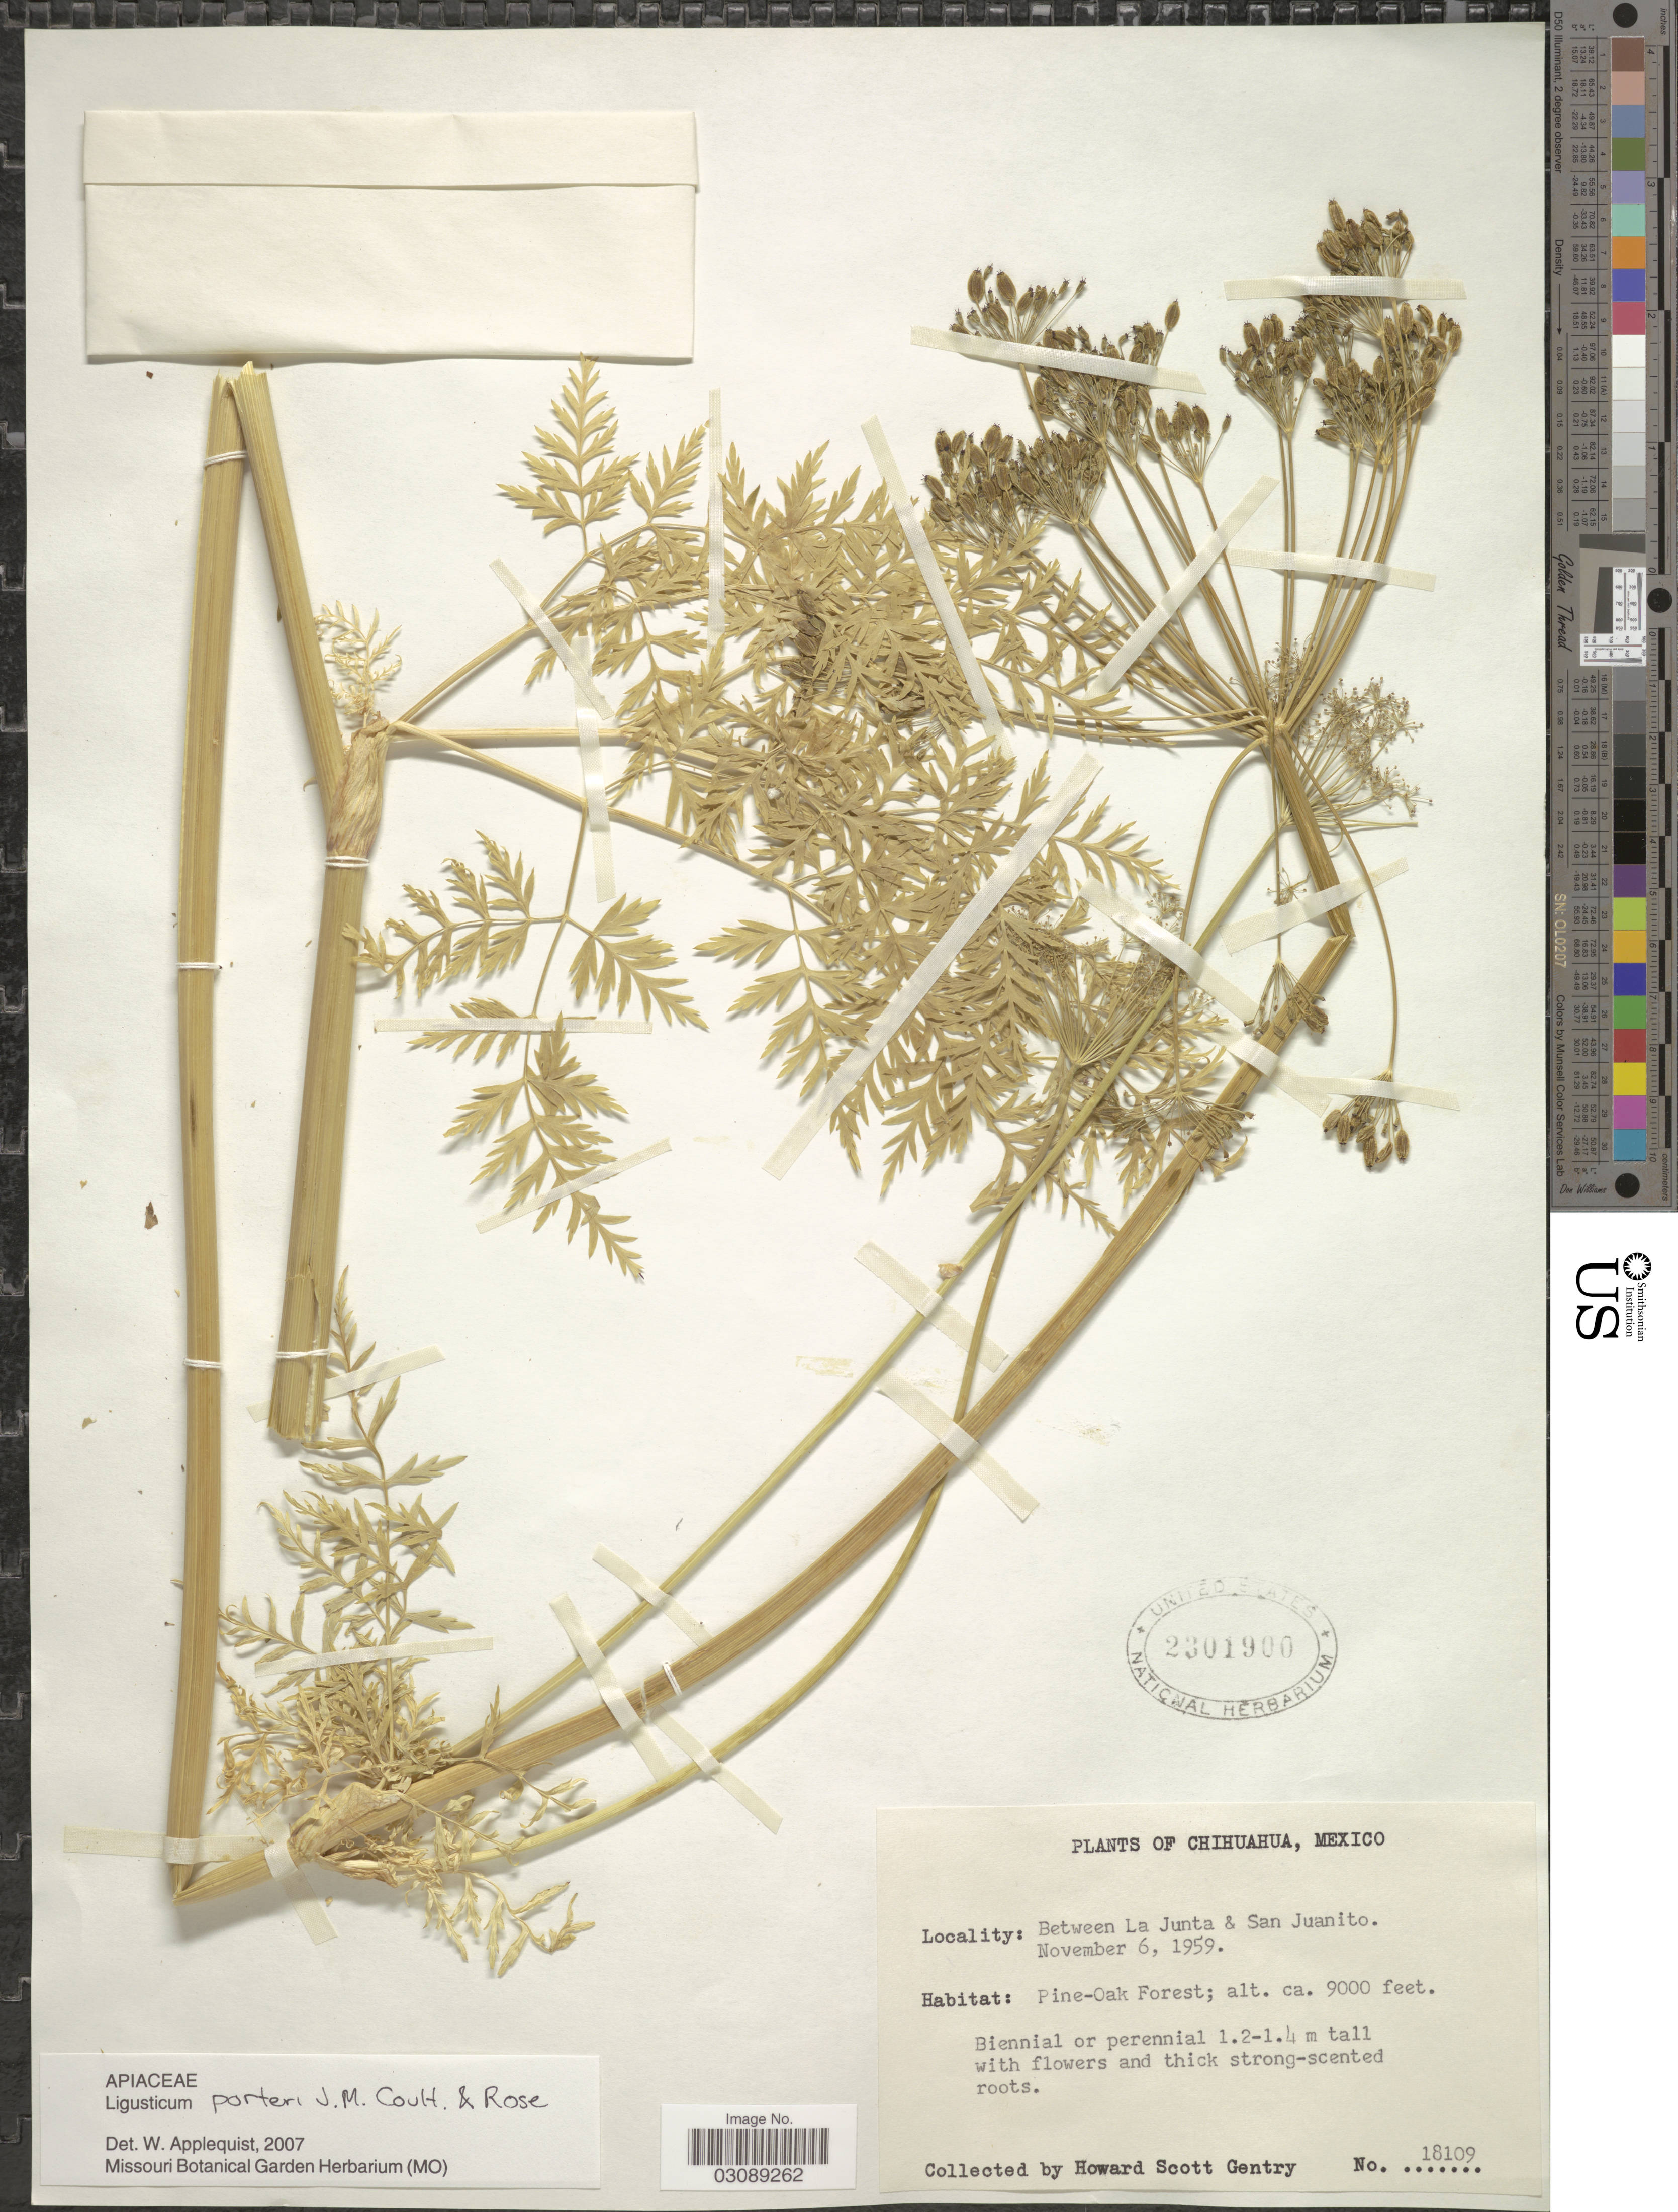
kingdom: Plantae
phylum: Tracheophyta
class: Magnoliopsida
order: Apiales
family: Apiaceae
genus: Ligusticum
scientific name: Ligusticum porteri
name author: J.M. Coult. & Rose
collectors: H. S. Gentry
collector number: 18109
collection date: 1959-11-06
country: Mexico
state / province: Chihuahua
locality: Between La Junta & San Juanito.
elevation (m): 2743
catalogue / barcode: US 2301900